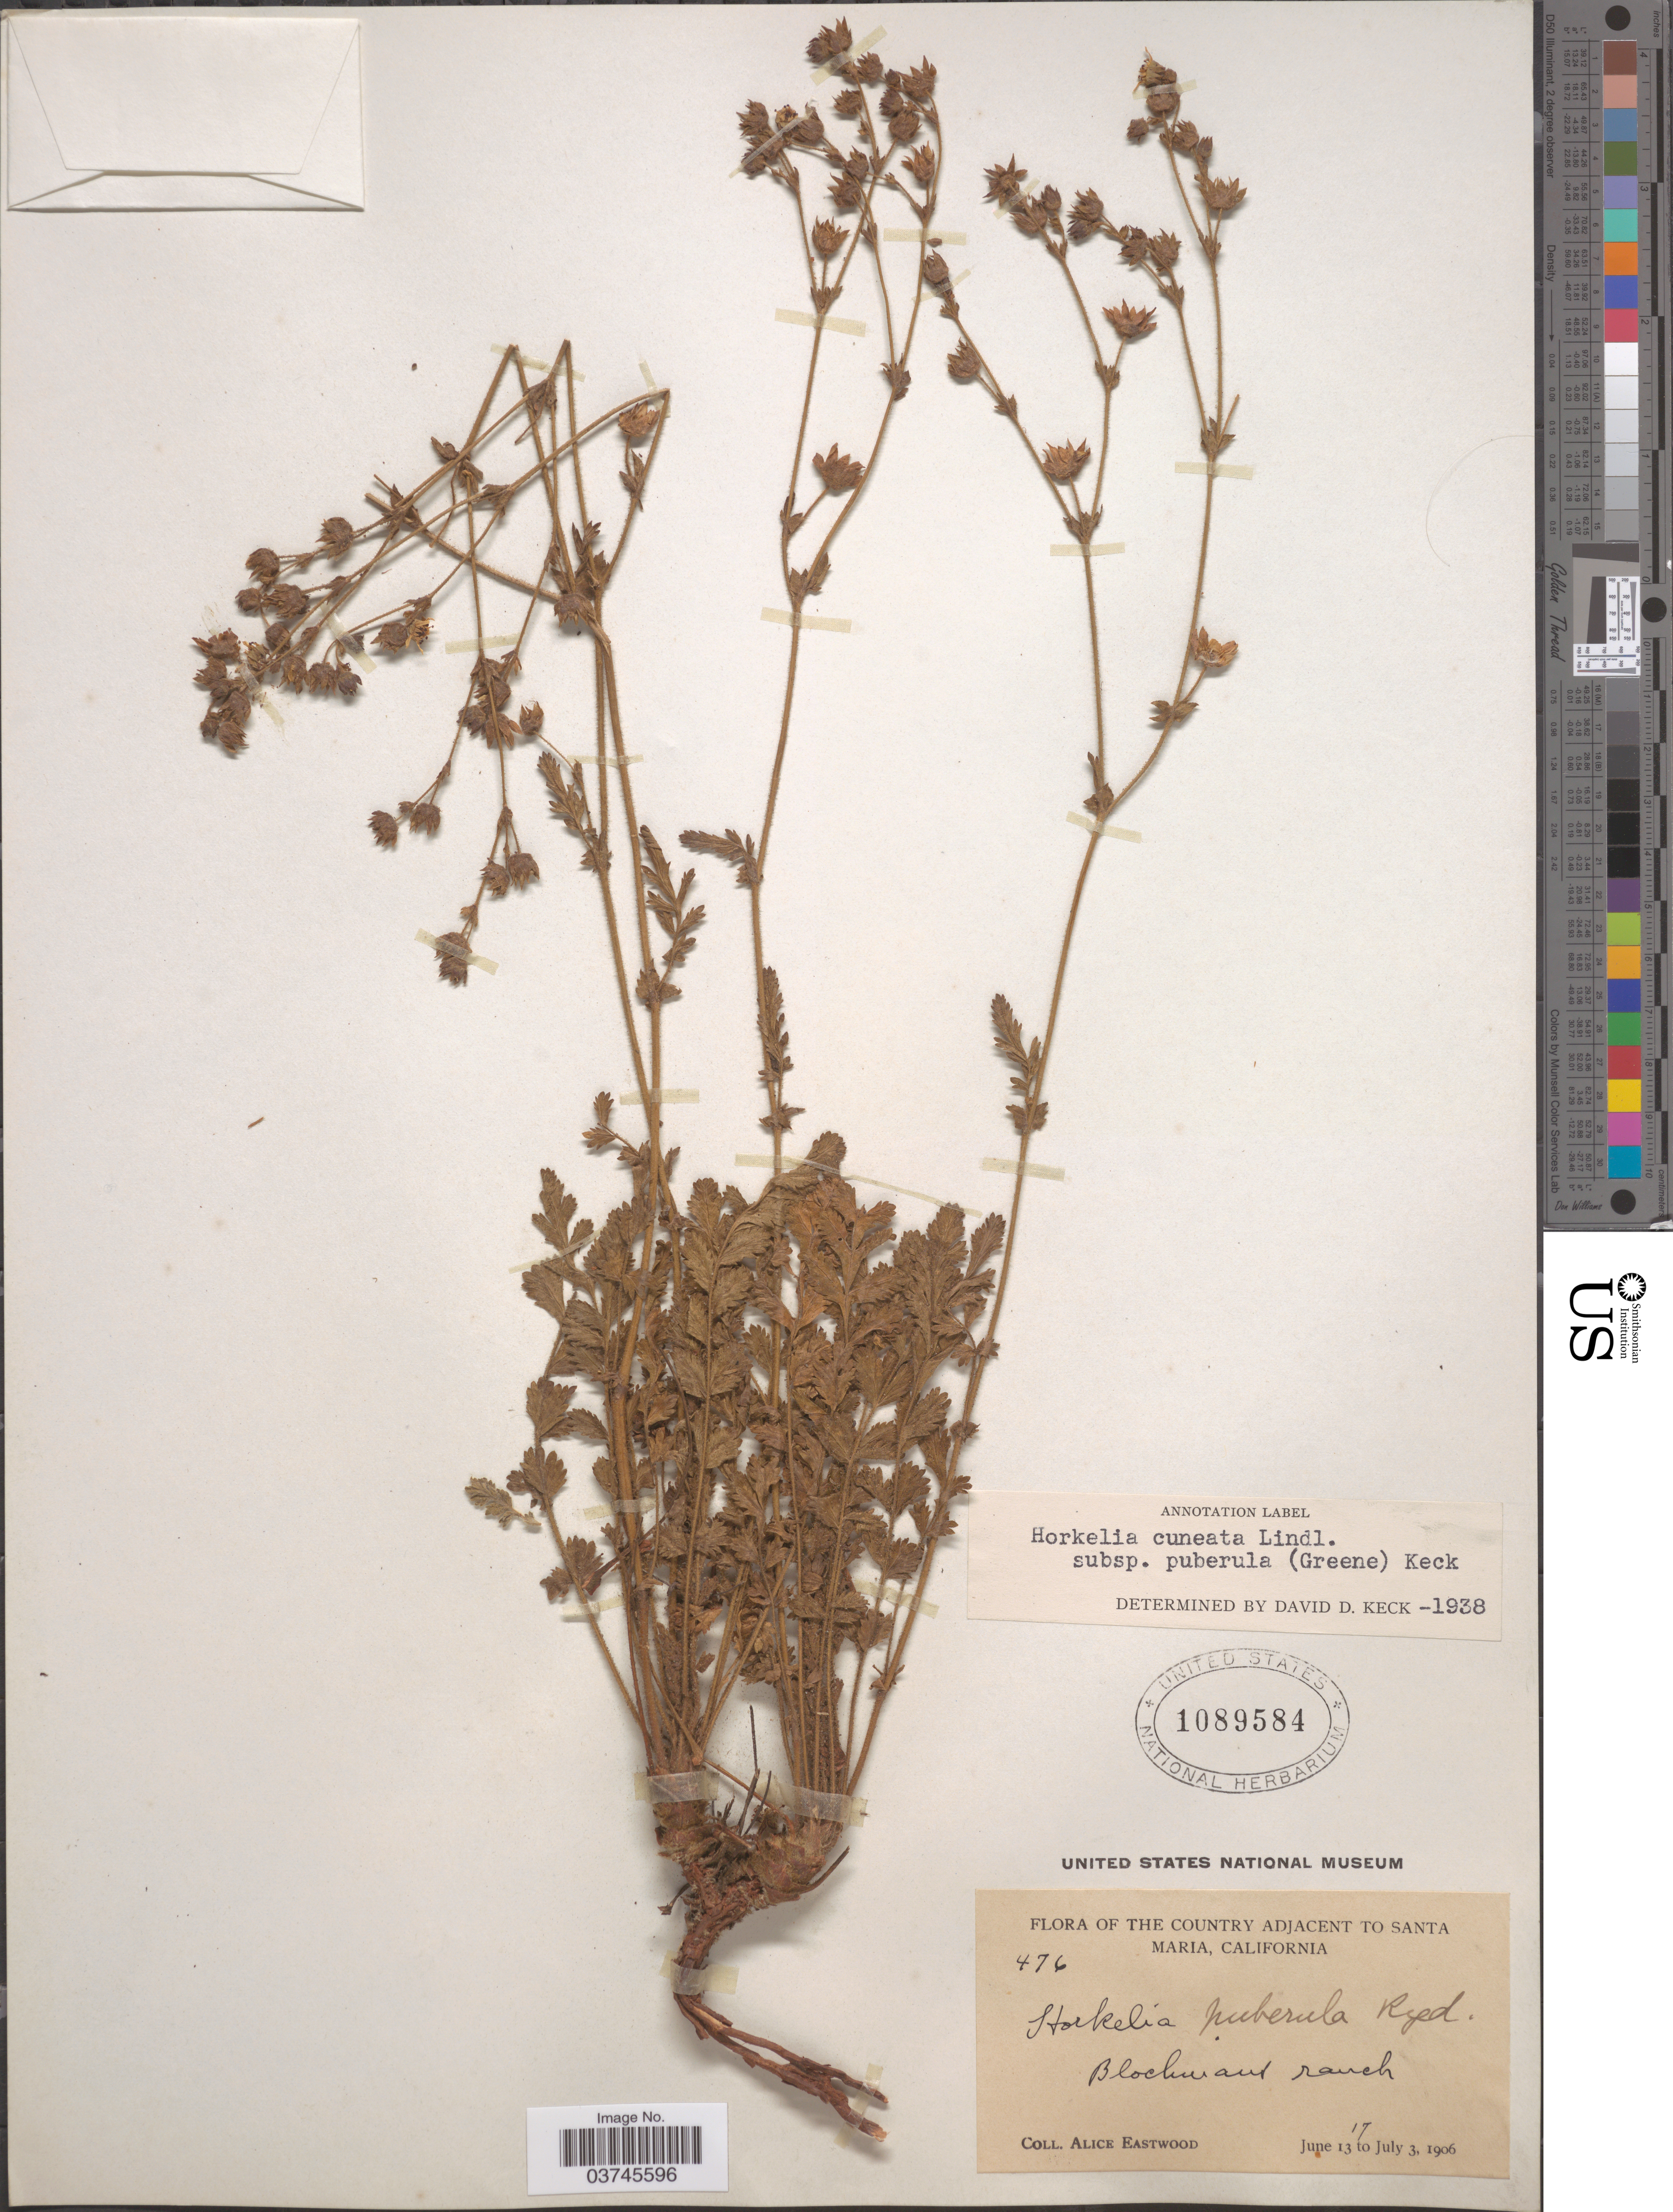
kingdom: Plantae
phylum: Tracheophyta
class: Magnoliopsida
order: Rosales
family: Rosaceae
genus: Potentilla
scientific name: Potentilla lindleyi var. puberula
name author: (Rydb.) Jeps.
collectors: A. Eastwood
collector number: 476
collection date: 1906-06-17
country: United States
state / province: California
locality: The Country adjacent to Santa Maria. Blochmans ranch.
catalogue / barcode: US 1089584